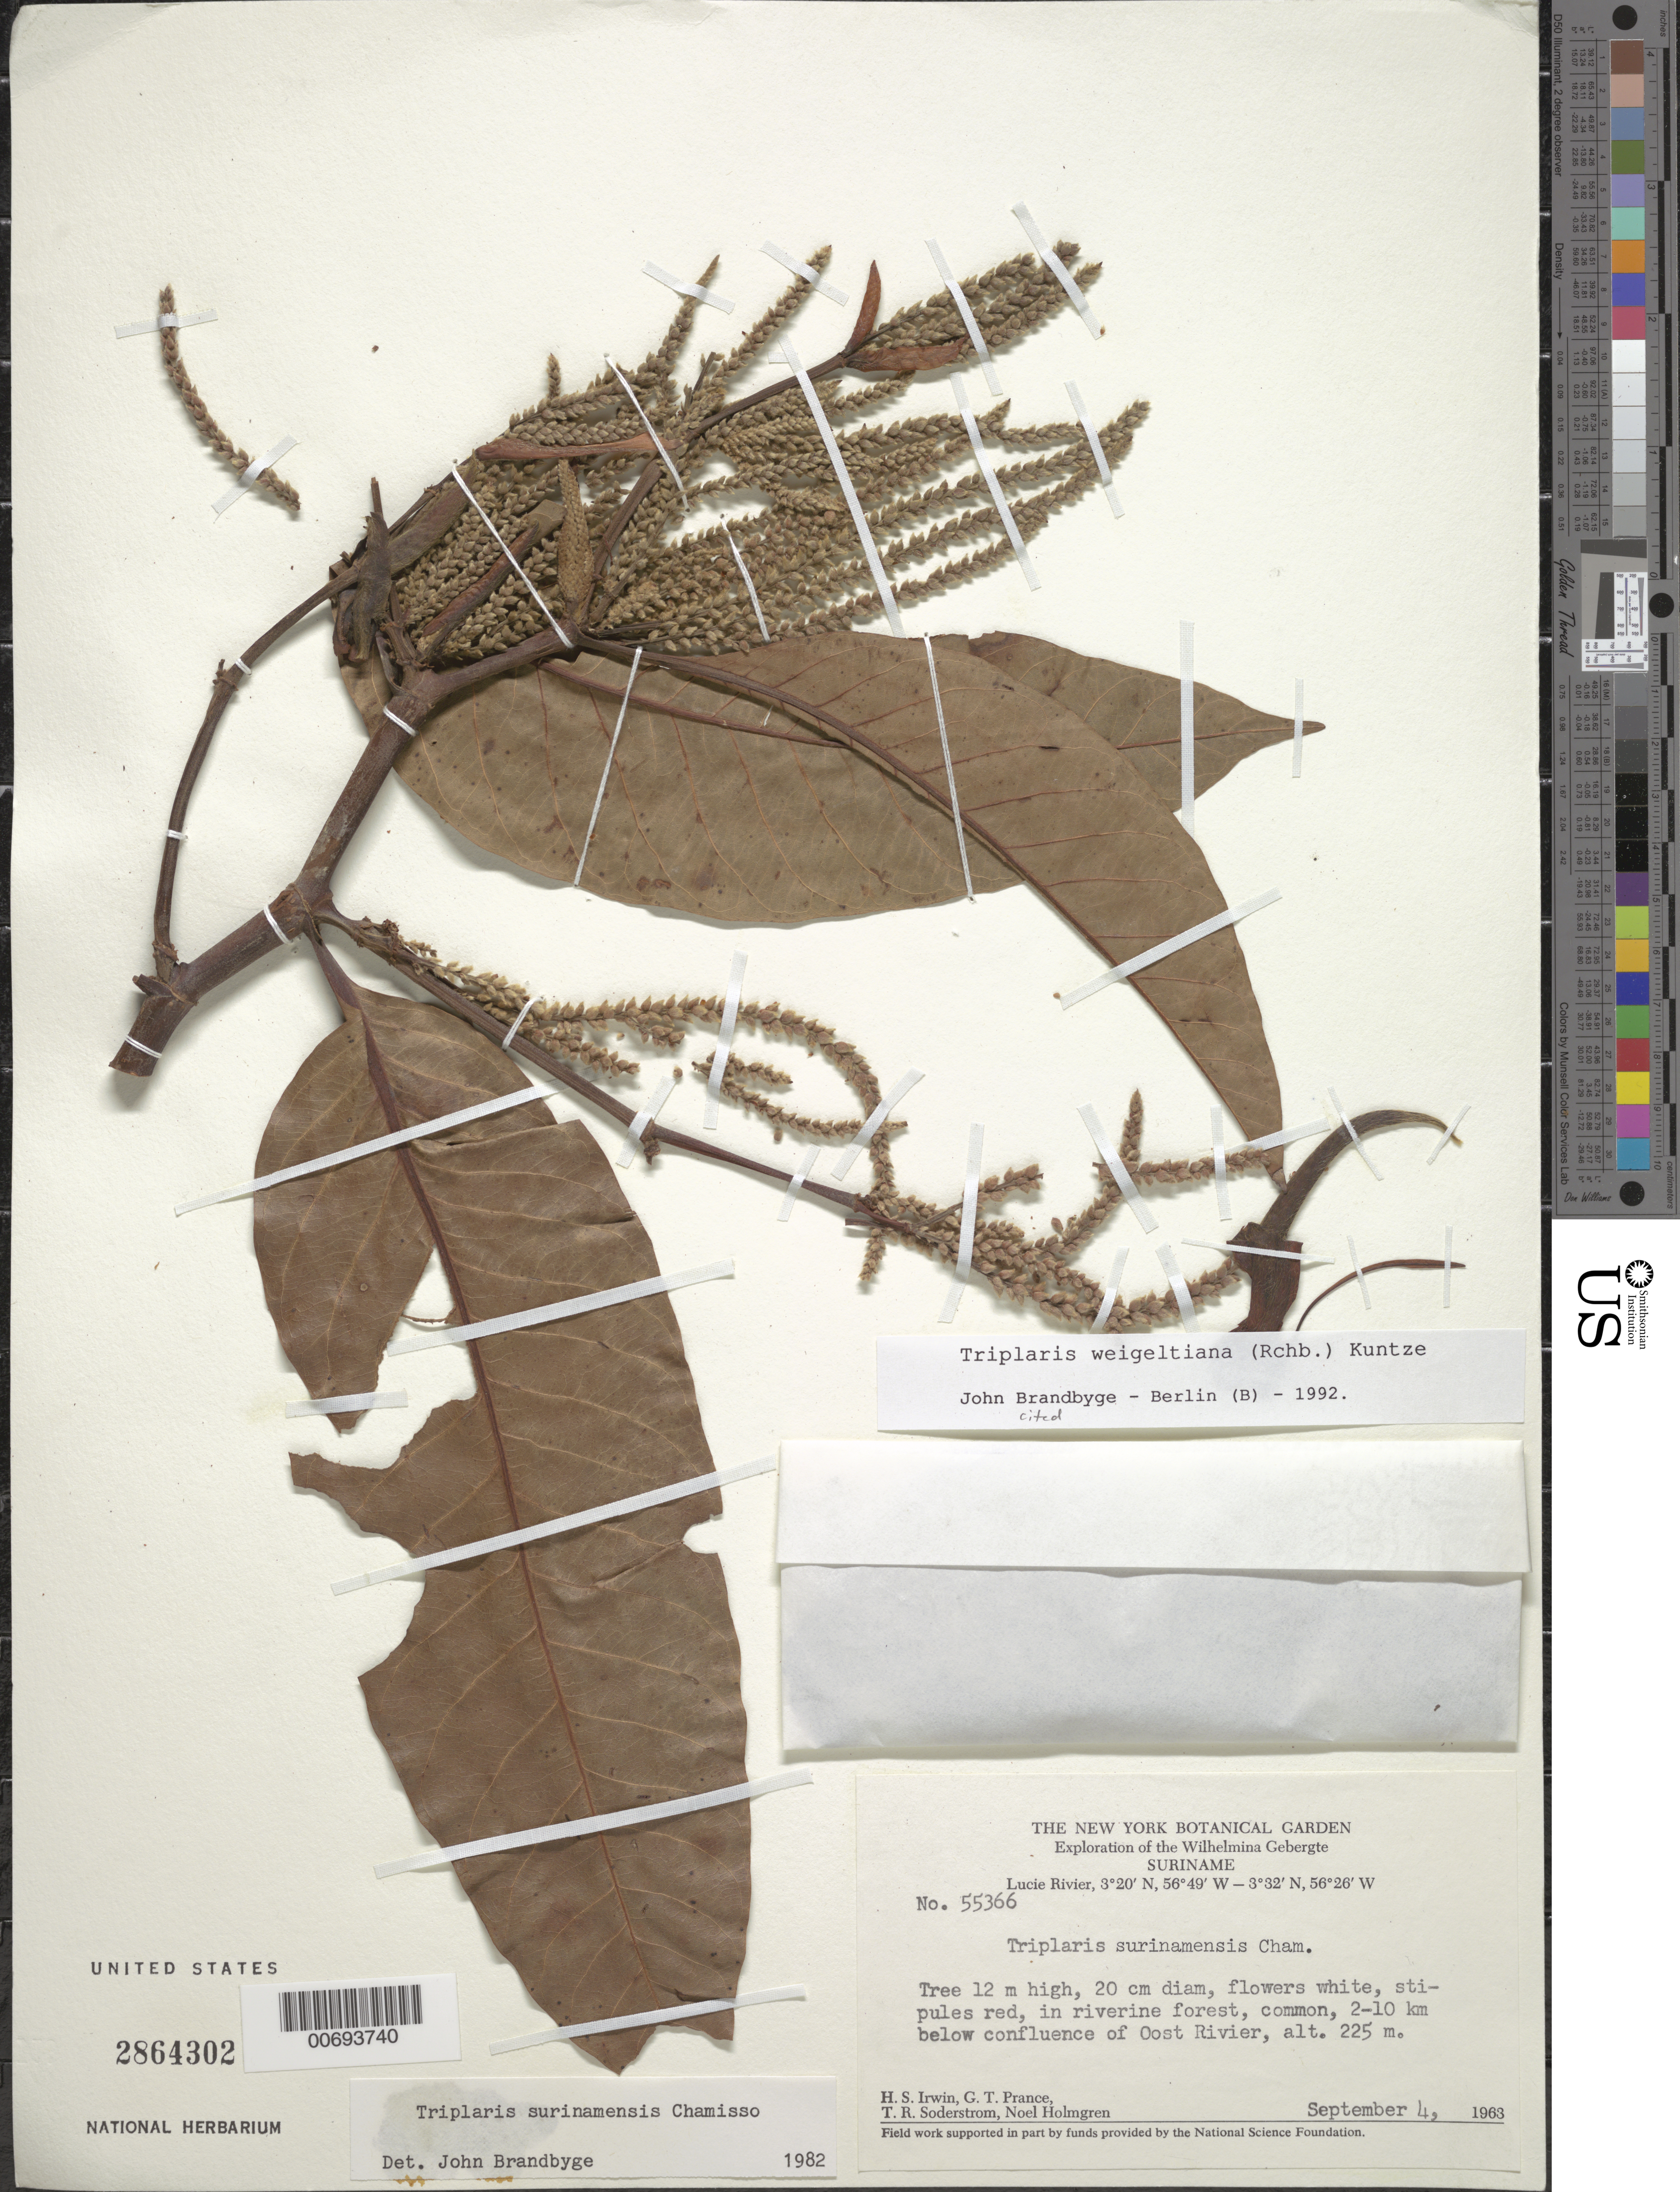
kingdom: Plantae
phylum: Tracheophyta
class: Magnoliopsida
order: Caryophyllales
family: Polygonaceae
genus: Triplaris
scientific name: Triplaris weigeltiana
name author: (Rchb.) Kuntze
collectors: H. Irwin, G. T. Prance, T. R. Soderstrom & N. H. Holmgren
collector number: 55366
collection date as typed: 4-Sep-63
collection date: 1963-09-04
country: Suriname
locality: Lucie R., 2-10 km below confl. with Oost R., Wilhelmina Gebergte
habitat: Riverine forest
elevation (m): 225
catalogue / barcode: US 2864302